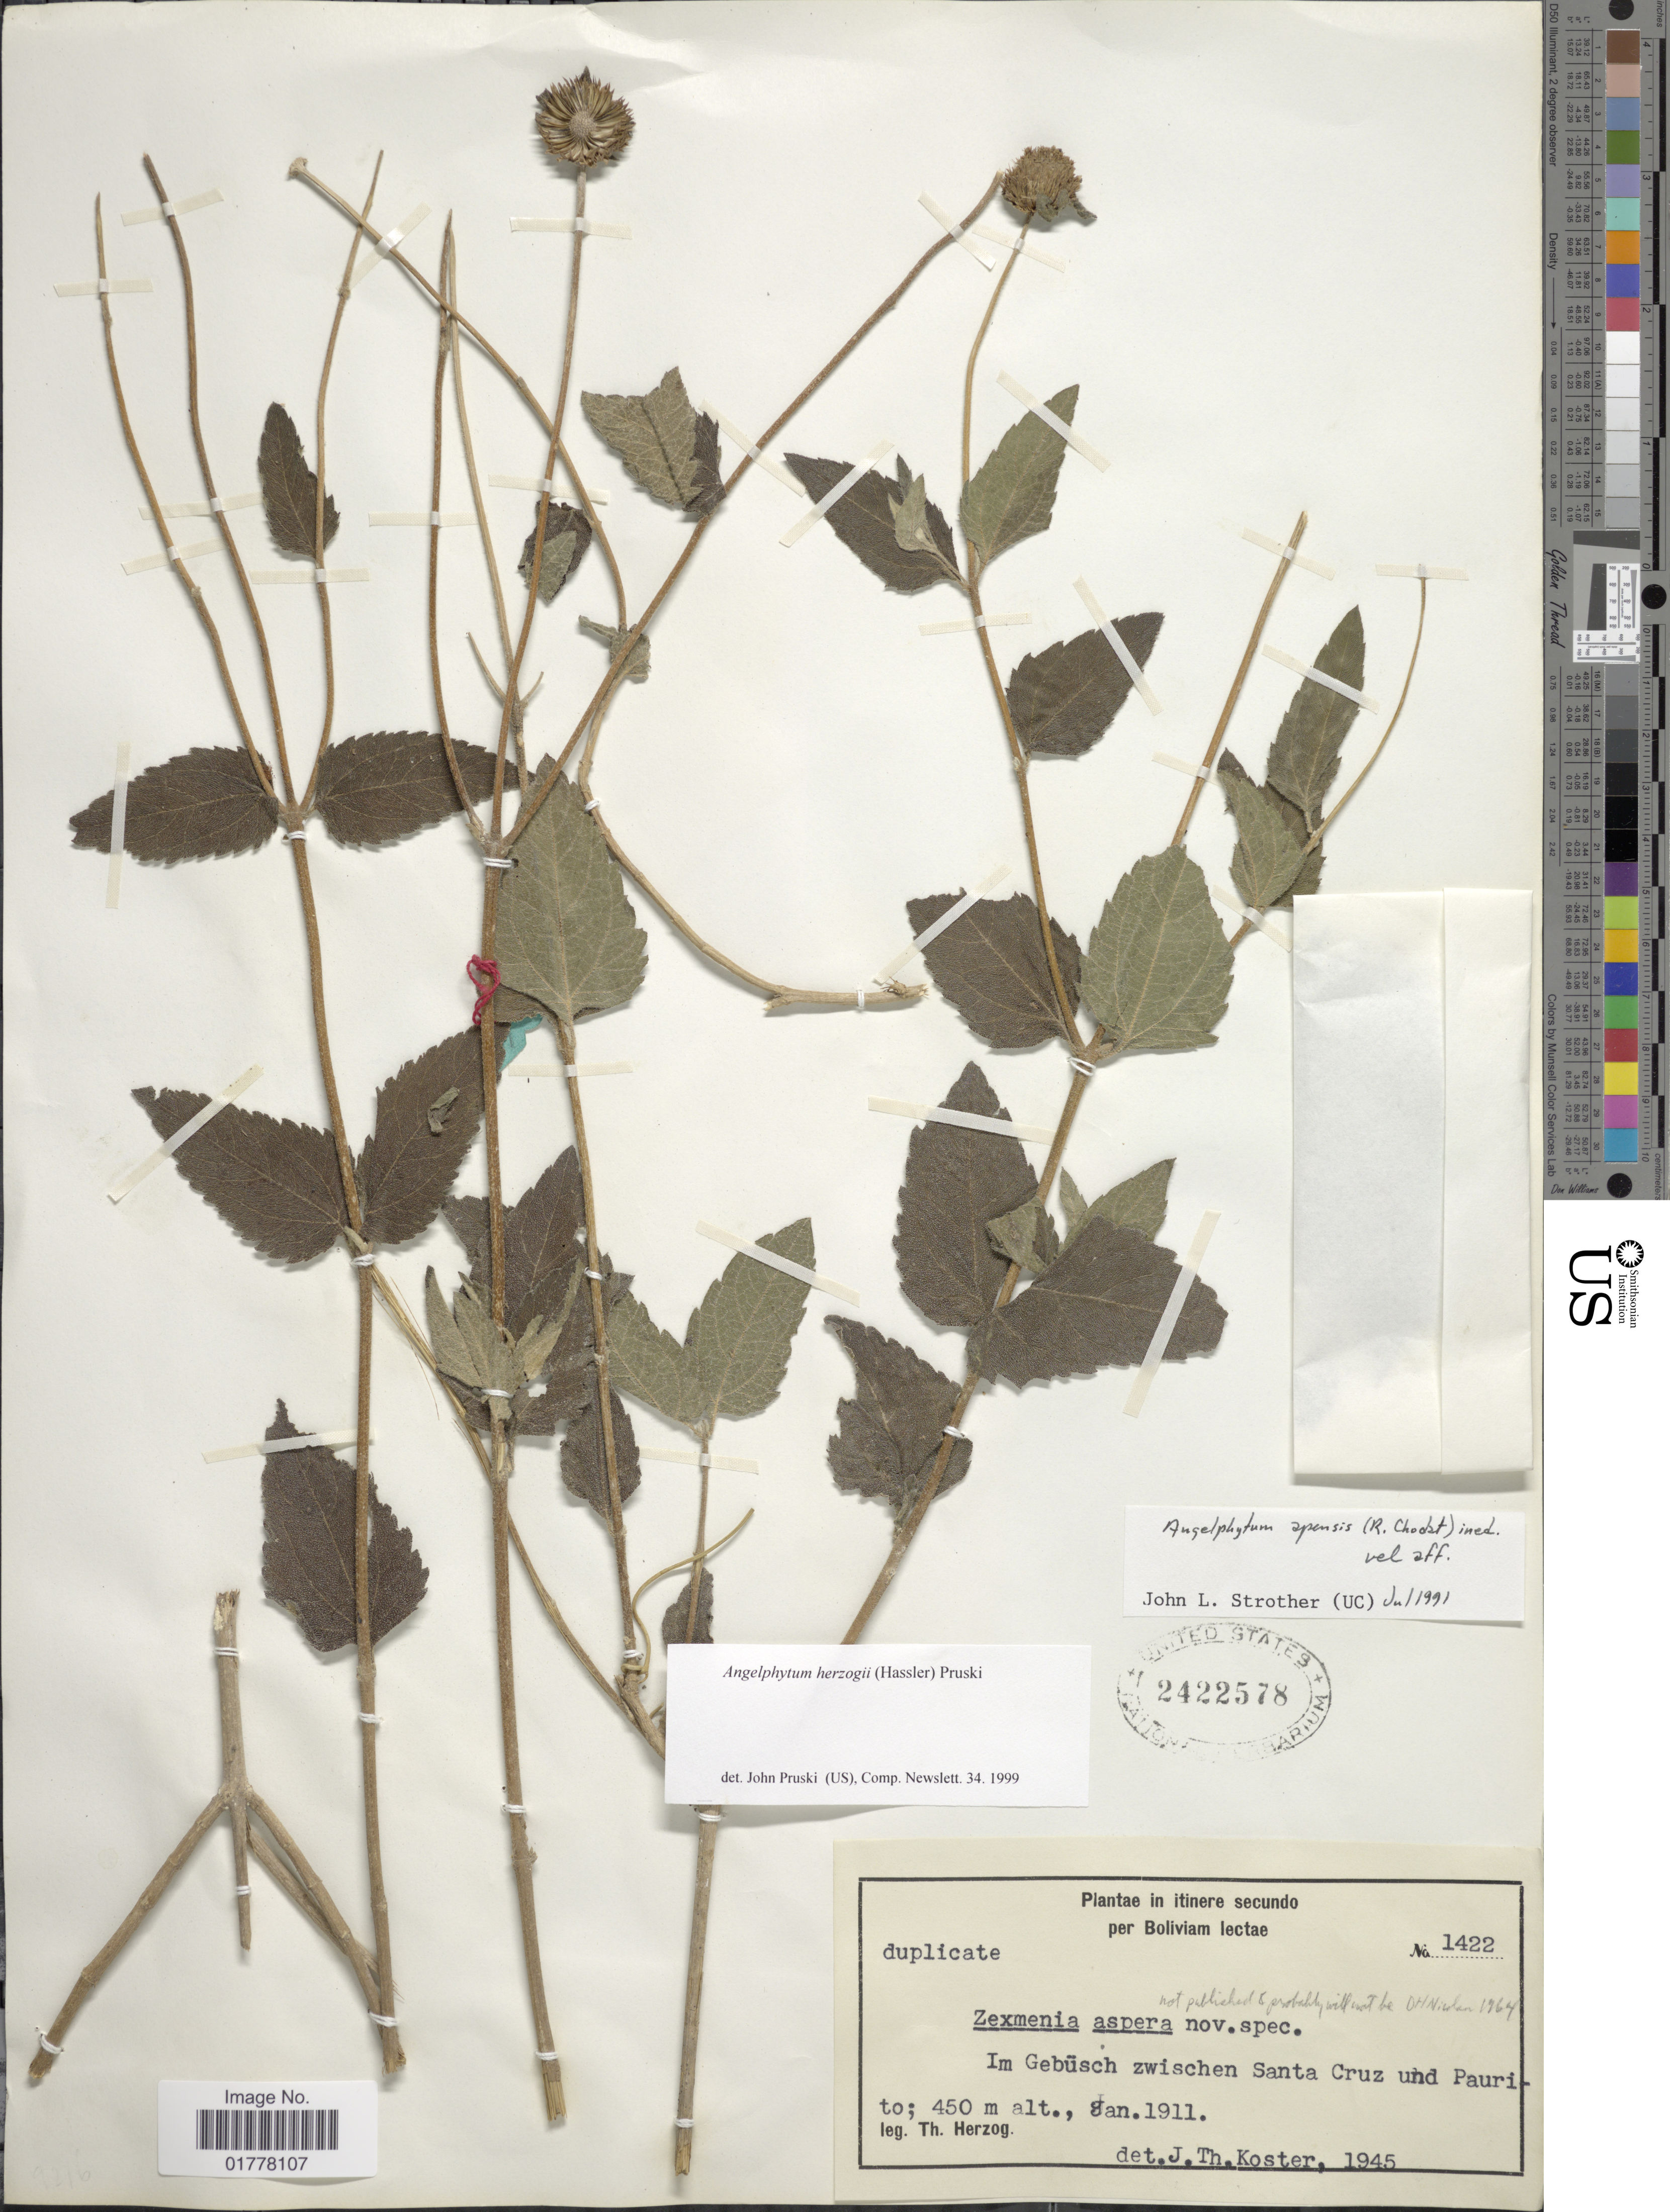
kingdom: Plantae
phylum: Tracheophyta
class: Magnoliopsida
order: Asterales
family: Asteraceae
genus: Angelphytum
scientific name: Angelphytum hertzogii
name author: (Hassl.) Pruski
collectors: T. K. J. Herzog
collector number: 1422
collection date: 1911-01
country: Bolivia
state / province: Santa Cruz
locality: Im Gebüsch zwischen Santa Cruz und Paurito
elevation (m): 450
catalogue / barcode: US 2422578